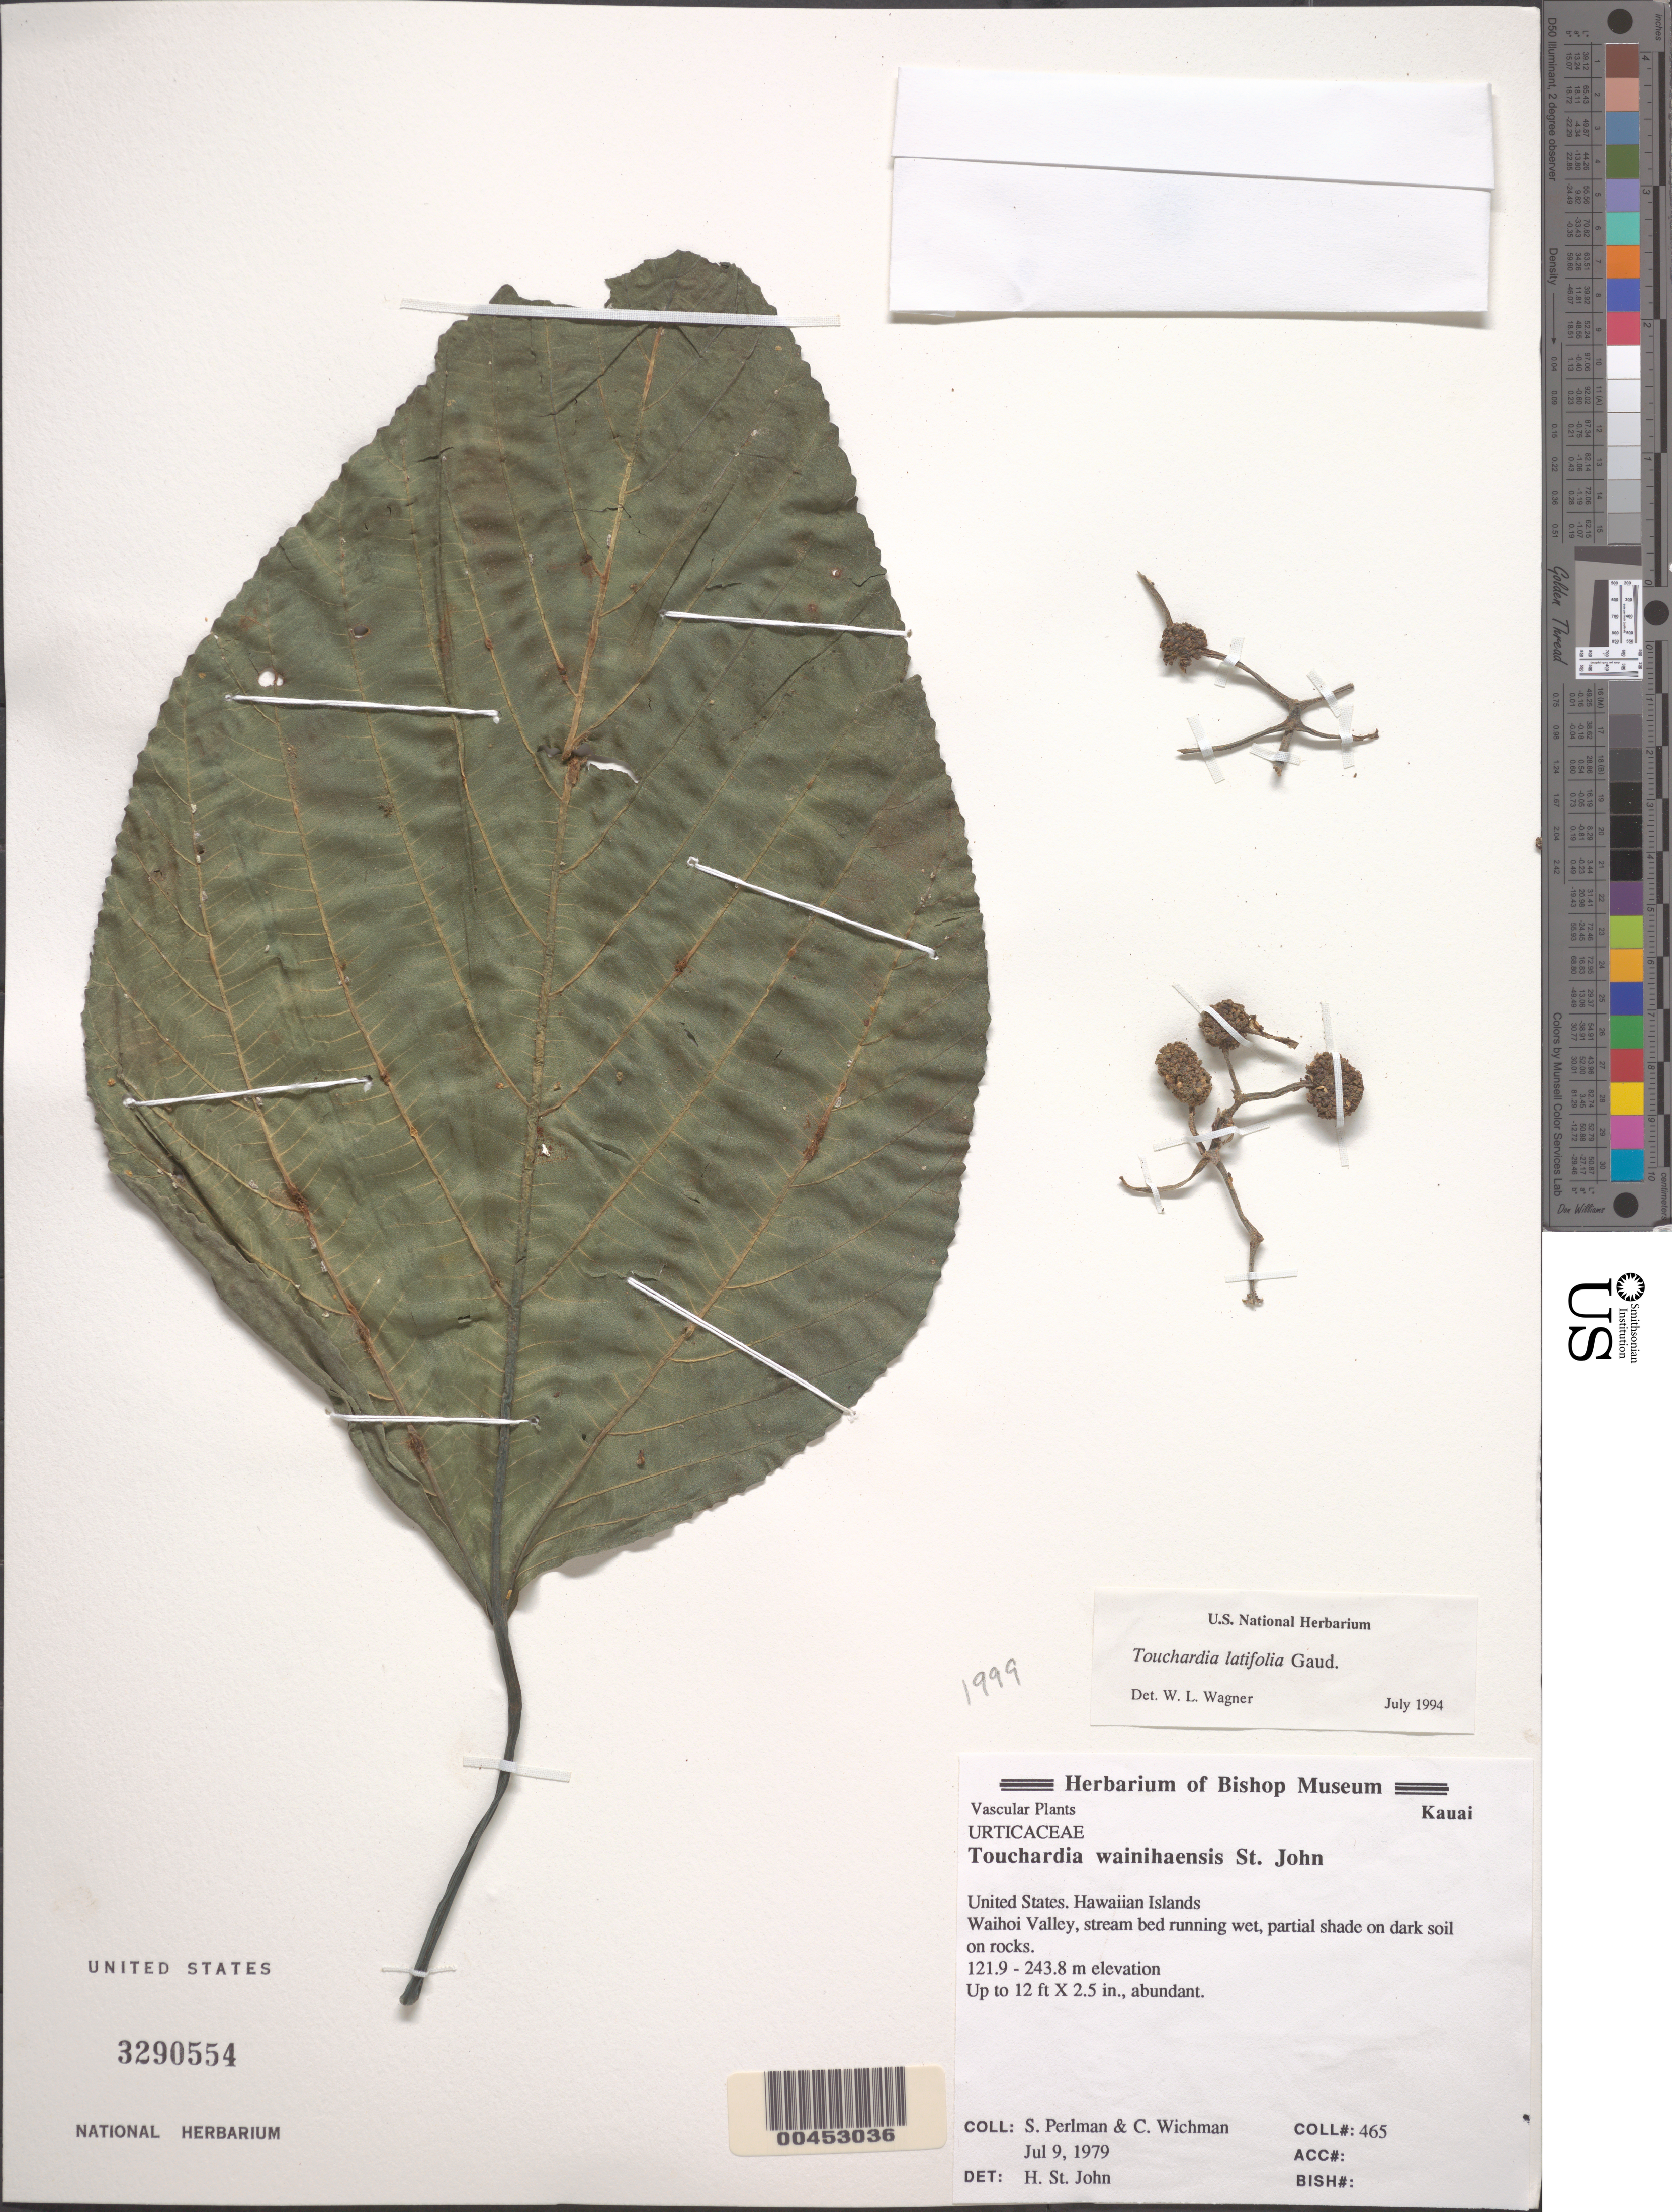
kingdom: Plantae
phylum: Tracheophyta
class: Magnoliopsida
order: Rosales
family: Urticaceae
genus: Touchardia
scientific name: Touchardia latifolia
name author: Gaudich.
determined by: Wagner, W. L., (BOT), Smithsonian Institution - National Museum of Natural History (UNITED STATES)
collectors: S. P. Perlman & C. Wichman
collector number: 465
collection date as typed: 9 Jul 1979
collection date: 1979-07-09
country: United States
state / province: Hawaii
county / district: Kauai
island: Kaua'i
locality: Waihoi Valley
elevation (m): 122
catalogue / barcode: US 3290554